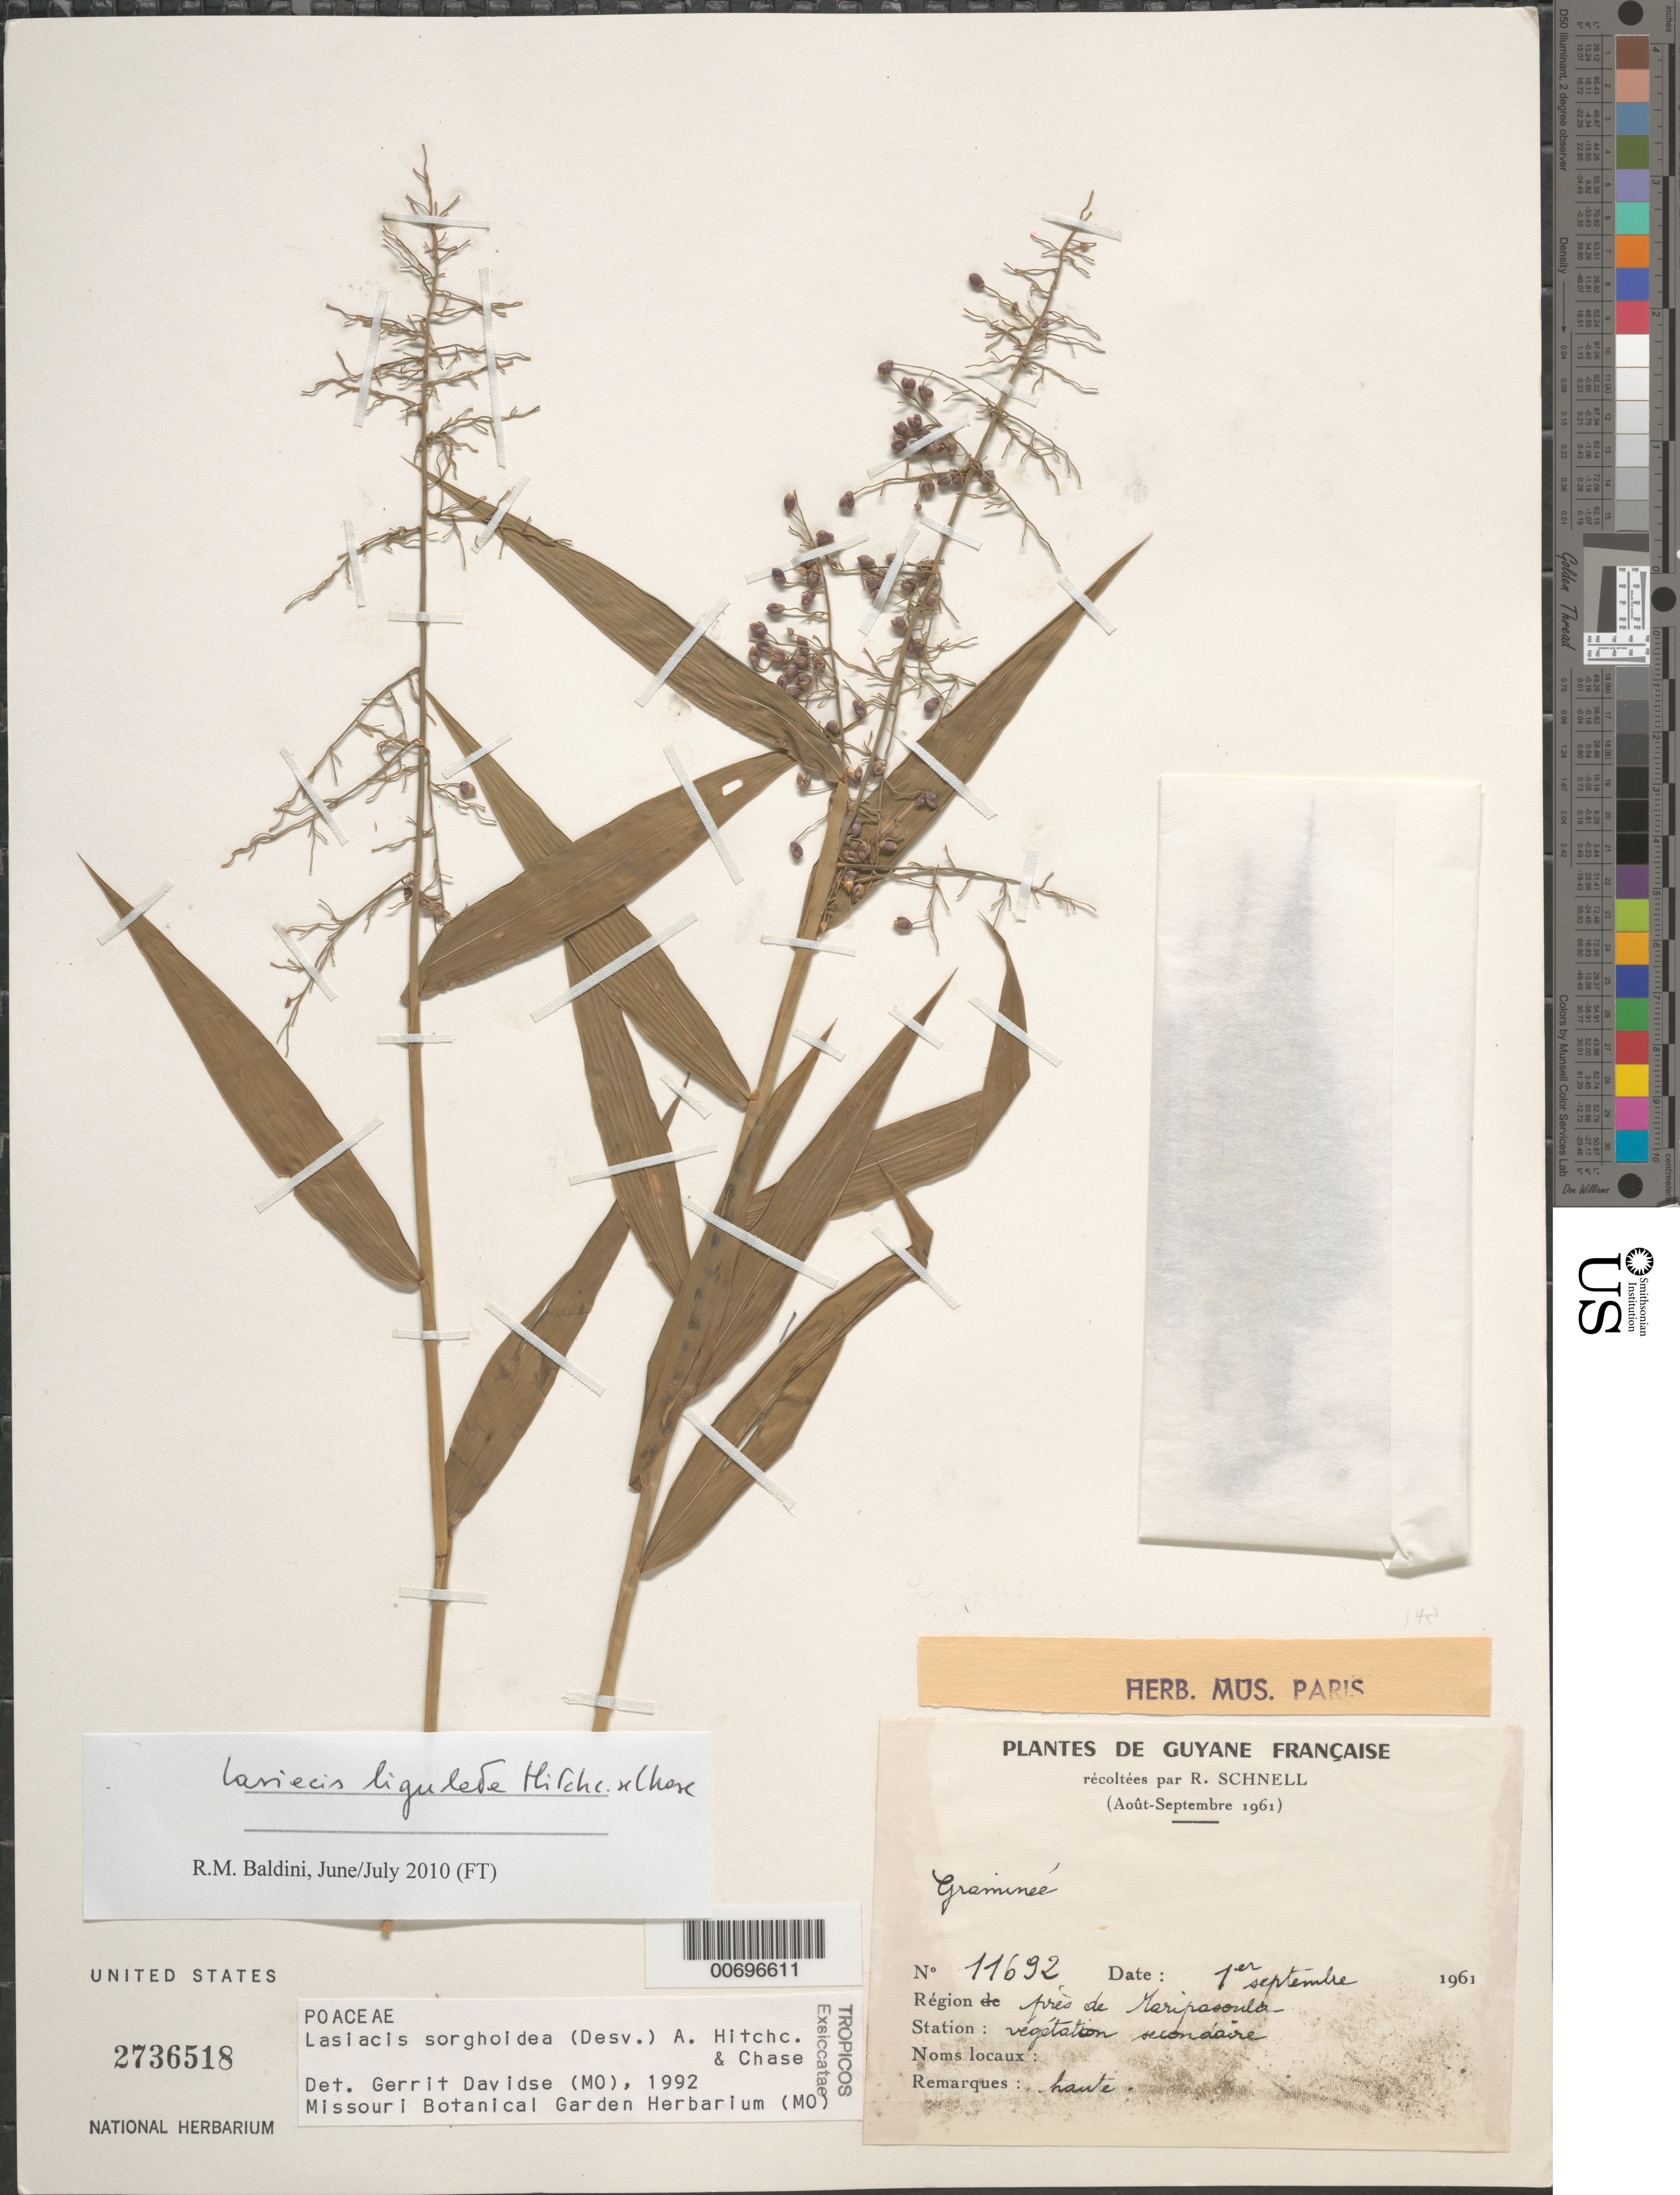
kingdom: Plantae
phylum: Tracheophyta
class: Liliopsida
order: Poales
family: Poaceae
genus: Lasiacis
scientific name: Lasiacis ligulata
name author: Hitchc. & Chase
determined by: Baldini, R. M.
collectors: R. A. Schnell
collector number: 11692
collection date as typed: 1-Sep-61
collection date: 1961-09-01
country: French Guiana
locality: Maripasoula, pres de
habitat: Secondary vegetation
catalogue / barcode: US 2736518